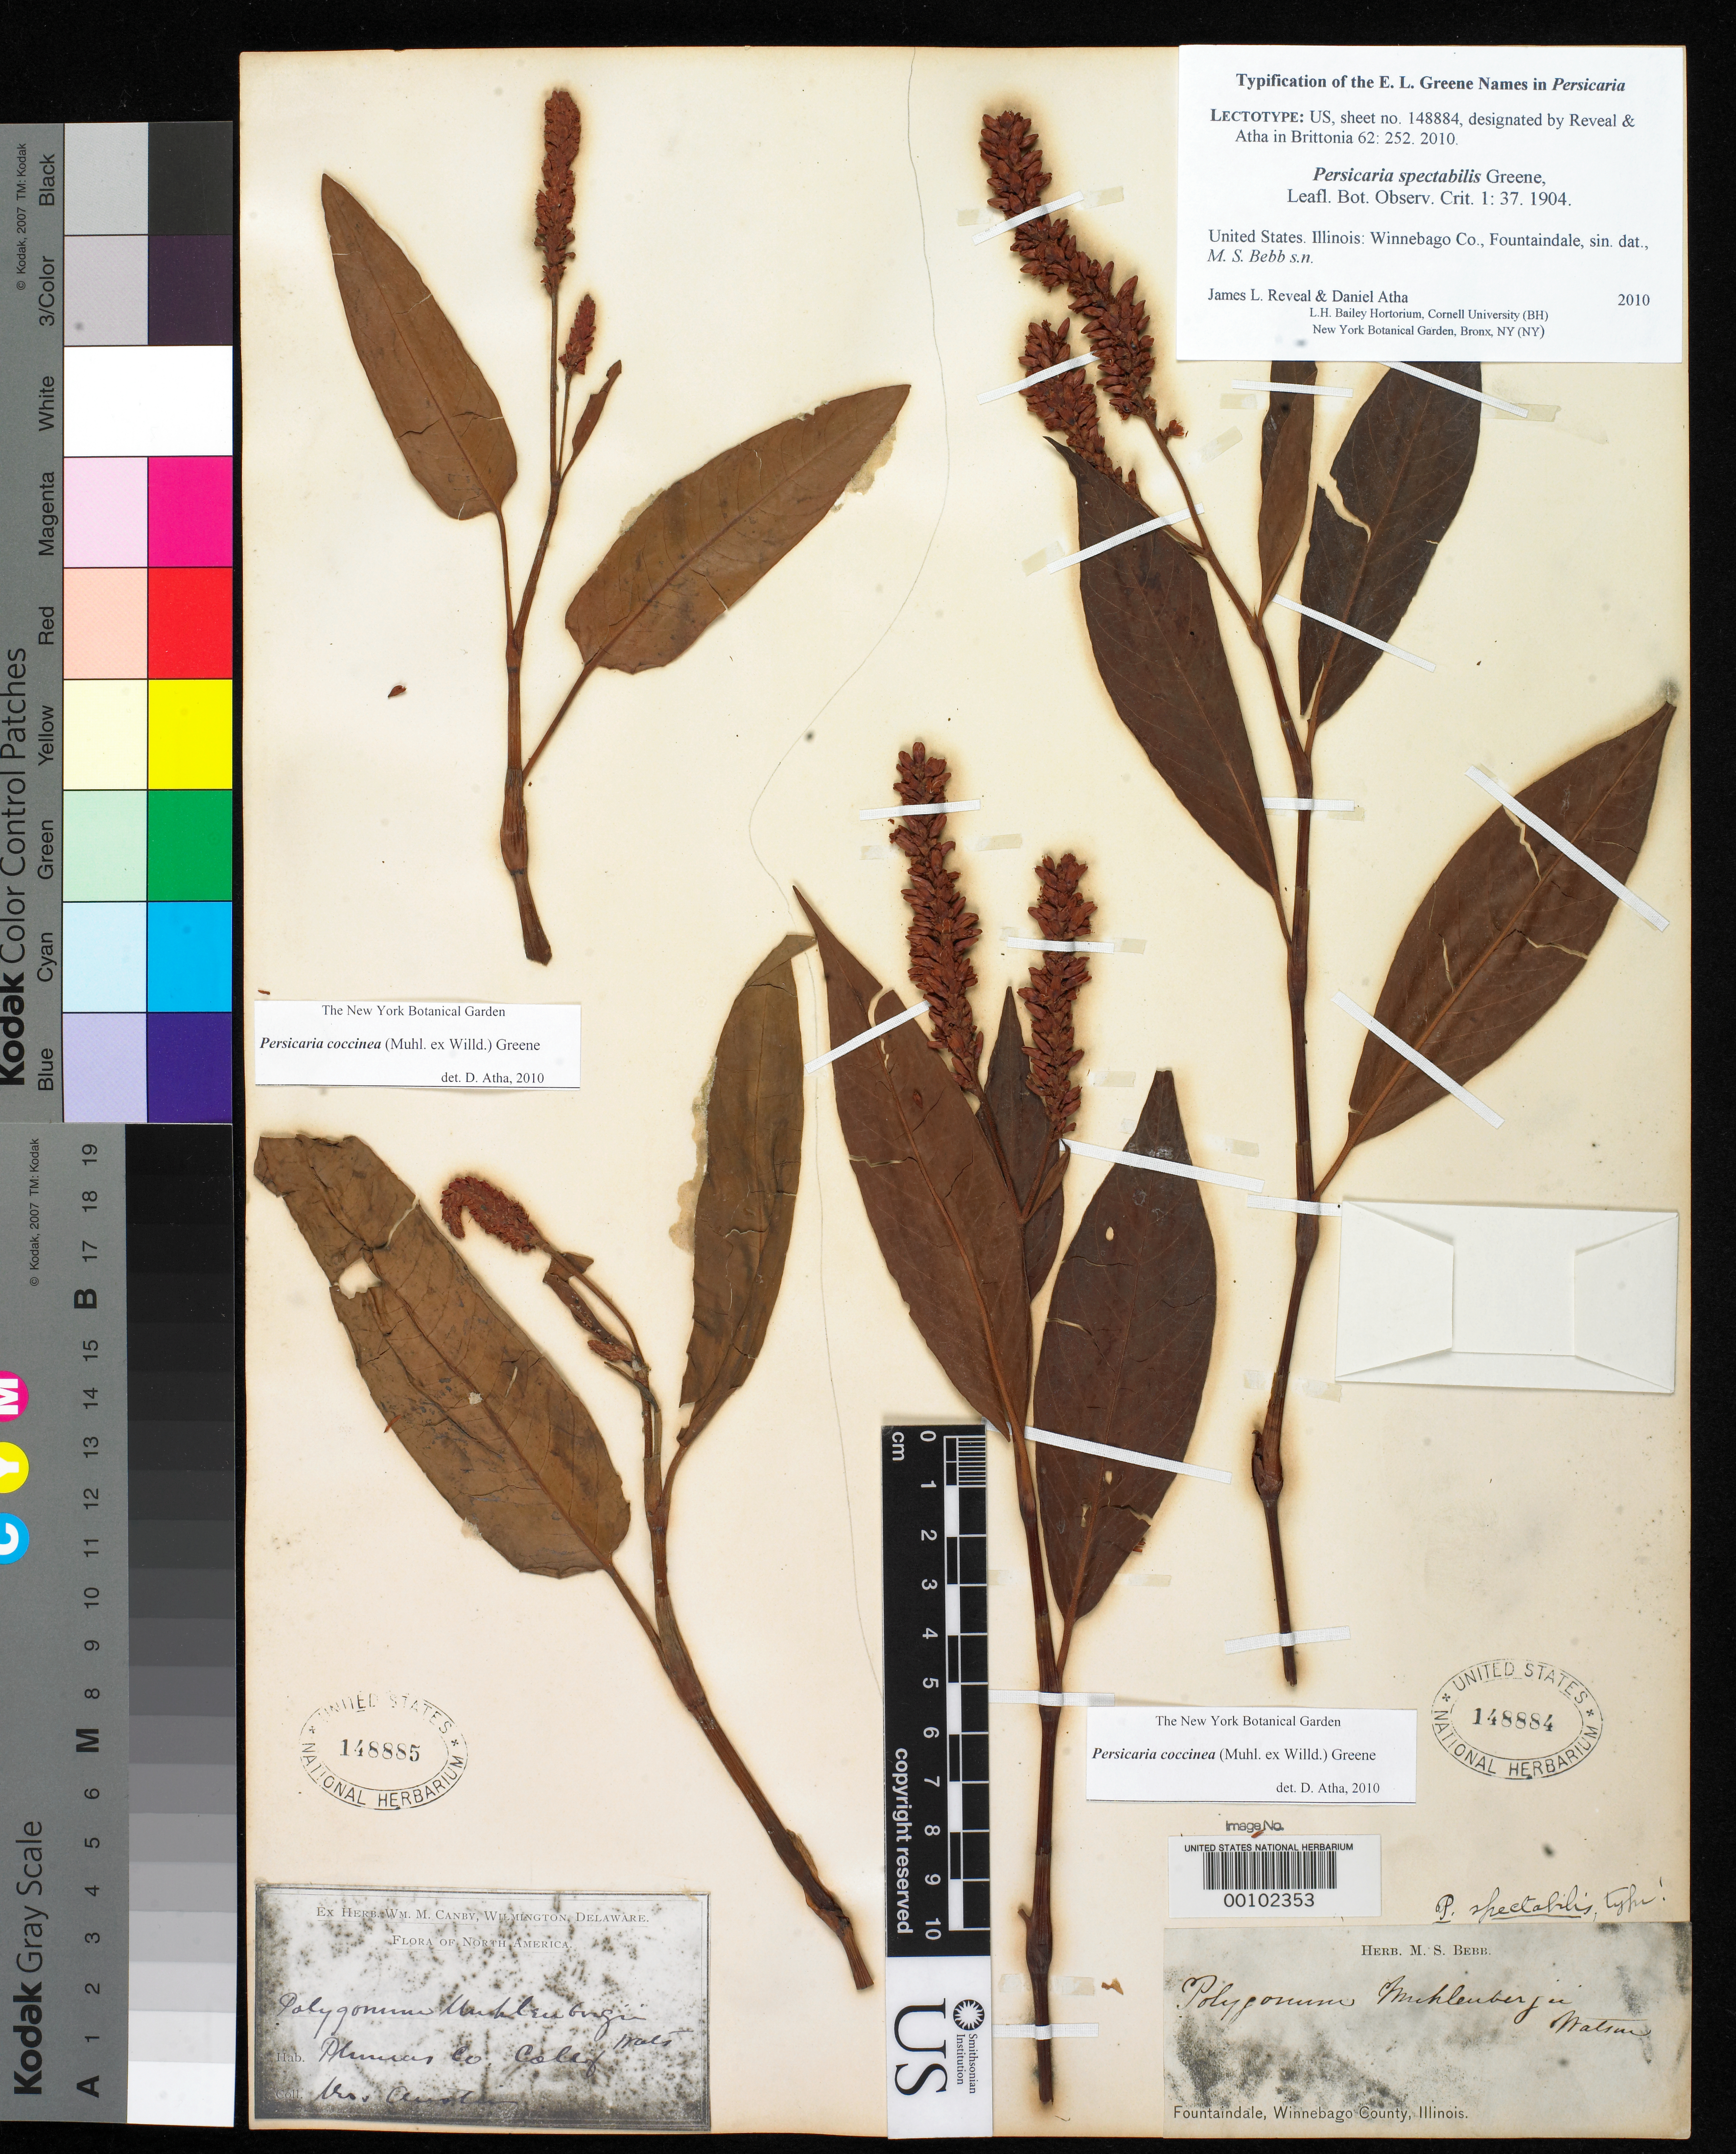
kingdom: Plantae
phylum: Tracheophyta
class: Magnoliopsida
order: Caryophyllales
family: Polygonaceae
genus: Persicaria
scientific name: Persicaria spectabilis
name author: Greene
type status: Lectotype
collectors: M. Bebb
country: United States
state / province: Illinois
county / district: Winnebago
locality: Fountaindale, Winnebago County.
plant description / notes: Later homonym of Persicaria spectabilis (Mart. ex Meisn.) Gómez (1896).; Type material mounted on right-hand side of sheet (USNH 148884) with non-type material of the same taxon mounted on left-hand side (USNH 148885).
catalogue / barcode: US 148884